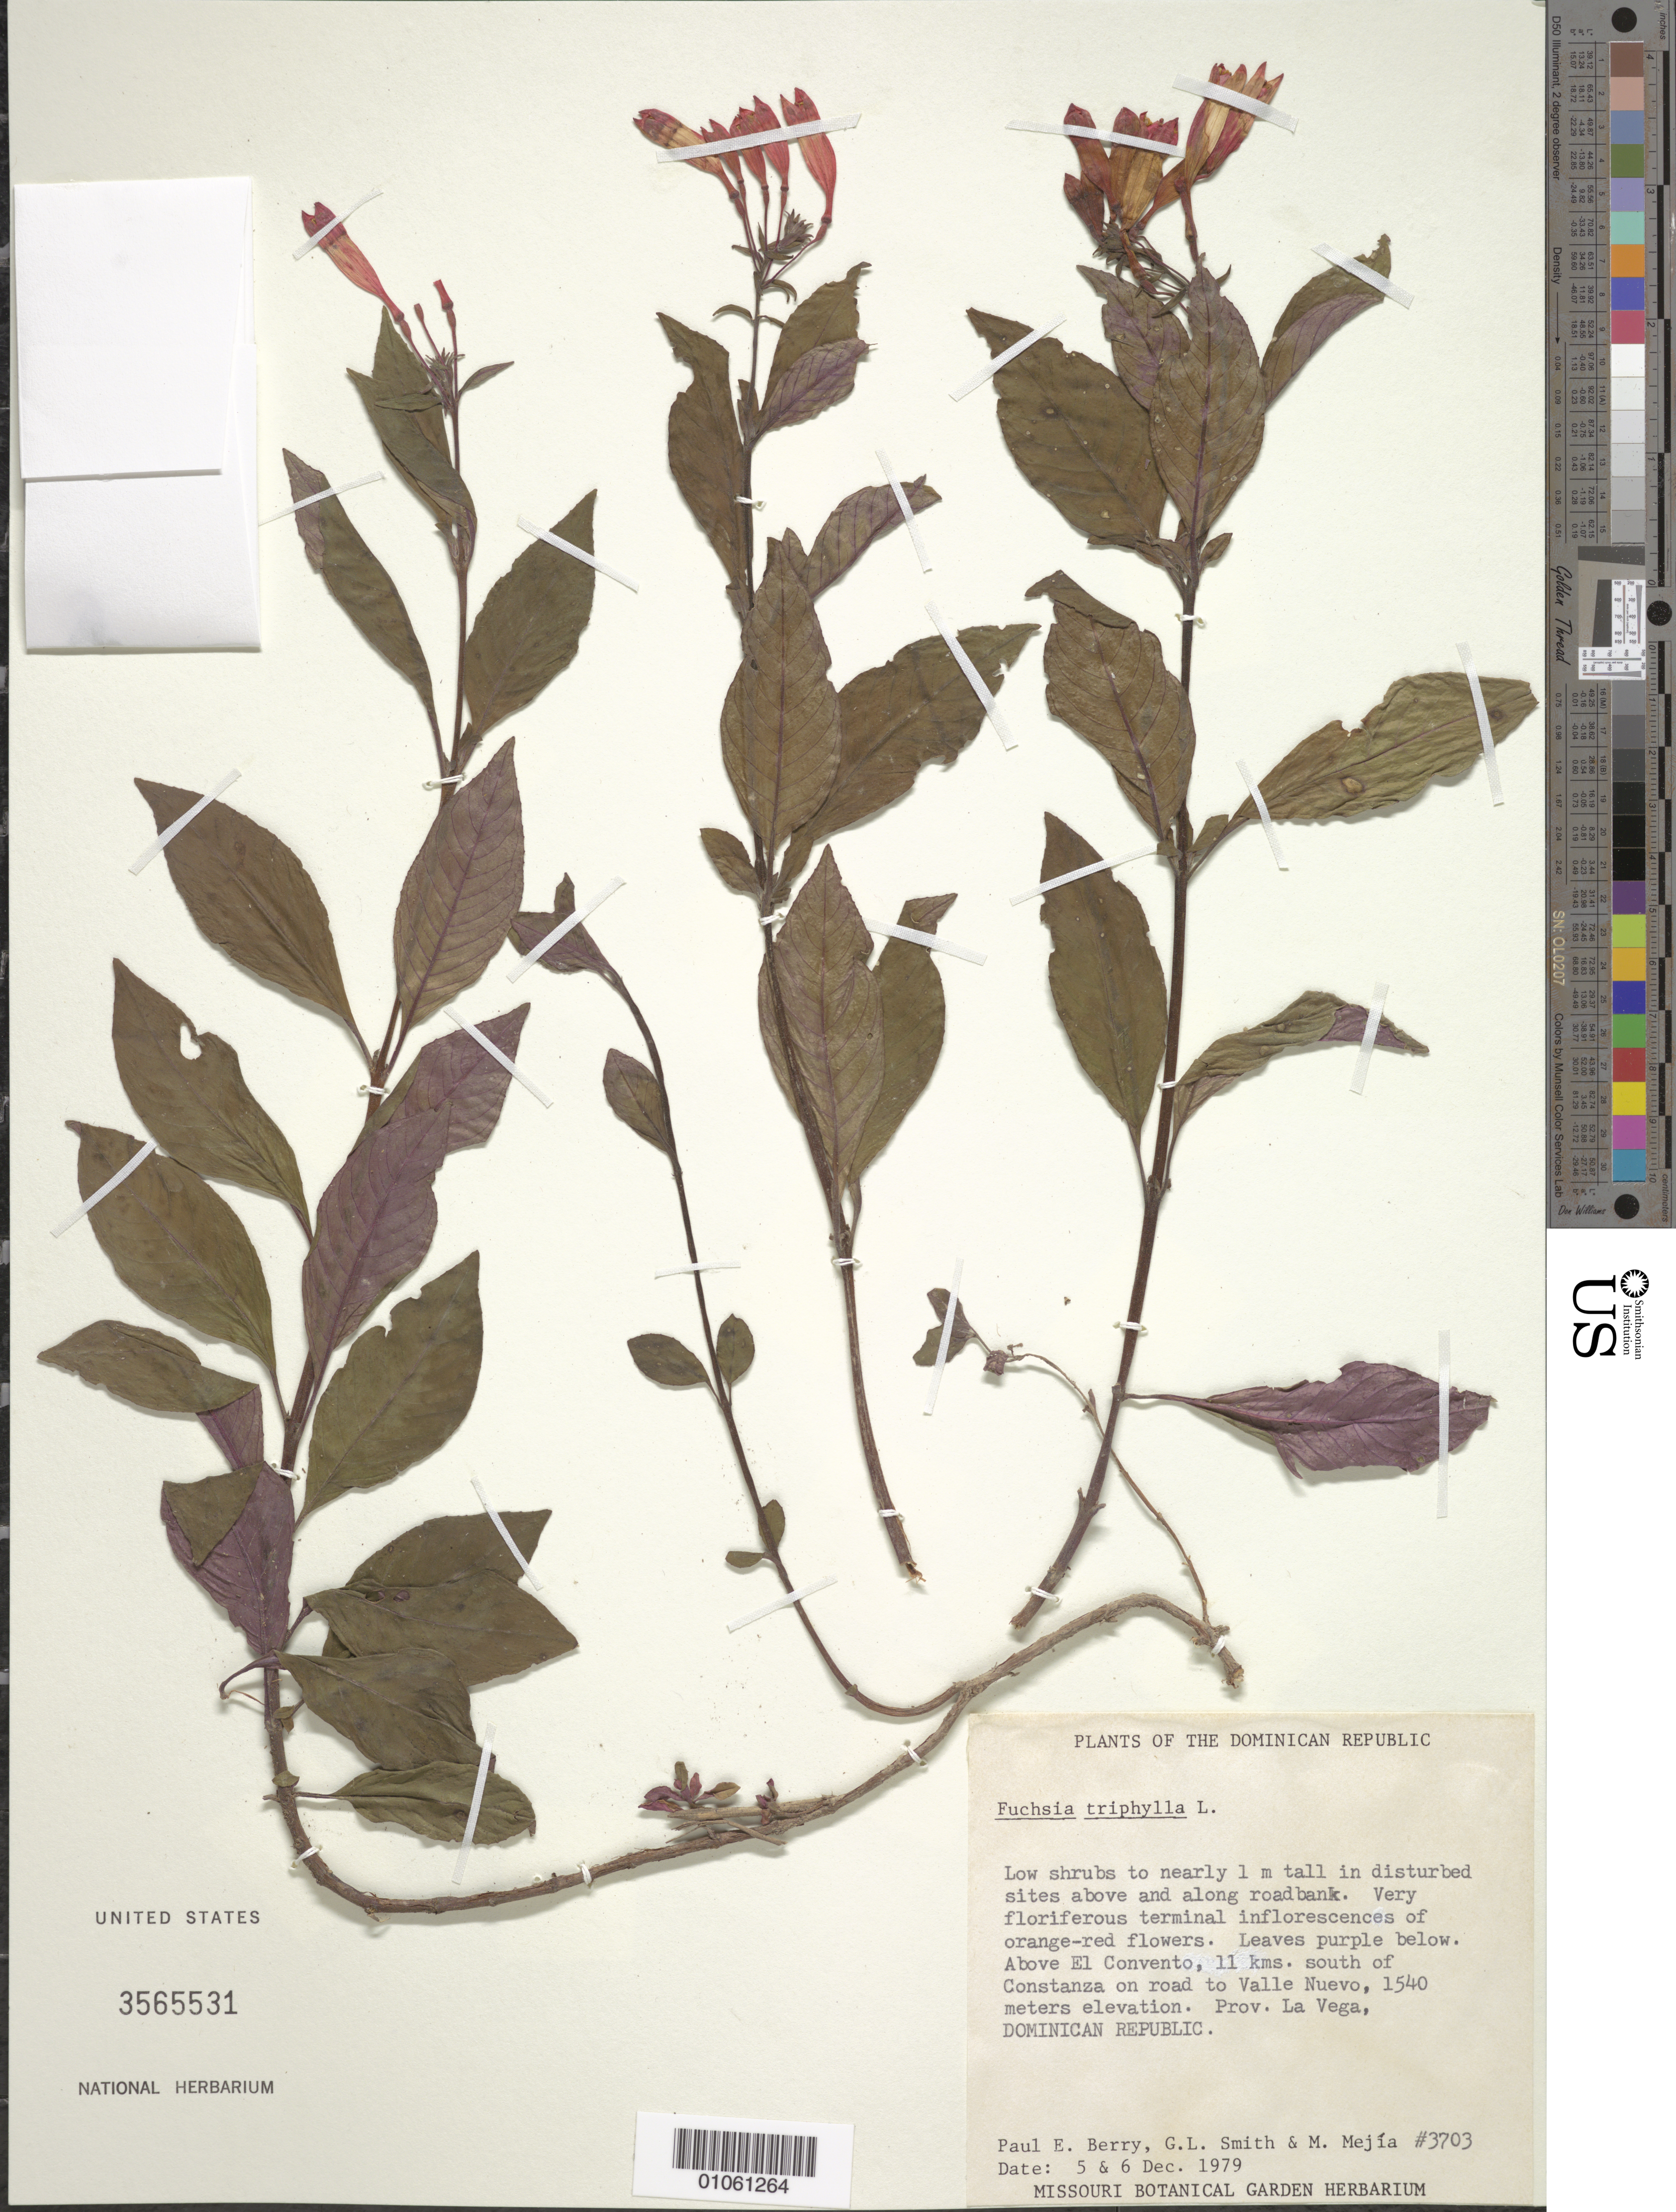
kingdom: Plantae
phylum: Tracheophyta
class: Magnoliopsida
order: Myrtales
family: Onagraceae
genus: Fuchsia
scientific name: Fuchsia triphylla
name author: L.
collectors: P. E. Berry, G. L. Smith & M. Mejia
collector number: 3703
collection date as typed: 05 Dec 1979 and 06 Dec 1979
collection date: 1979-12-05,1979-12-06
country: Dominican Republic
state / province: La Vega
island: Hispaniola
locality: Above El Convento, 11 km S of Constanza on road to Valle Nuevo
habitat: In disturbed sites above and along roadbank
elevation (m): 1540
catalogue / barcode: US 3565531